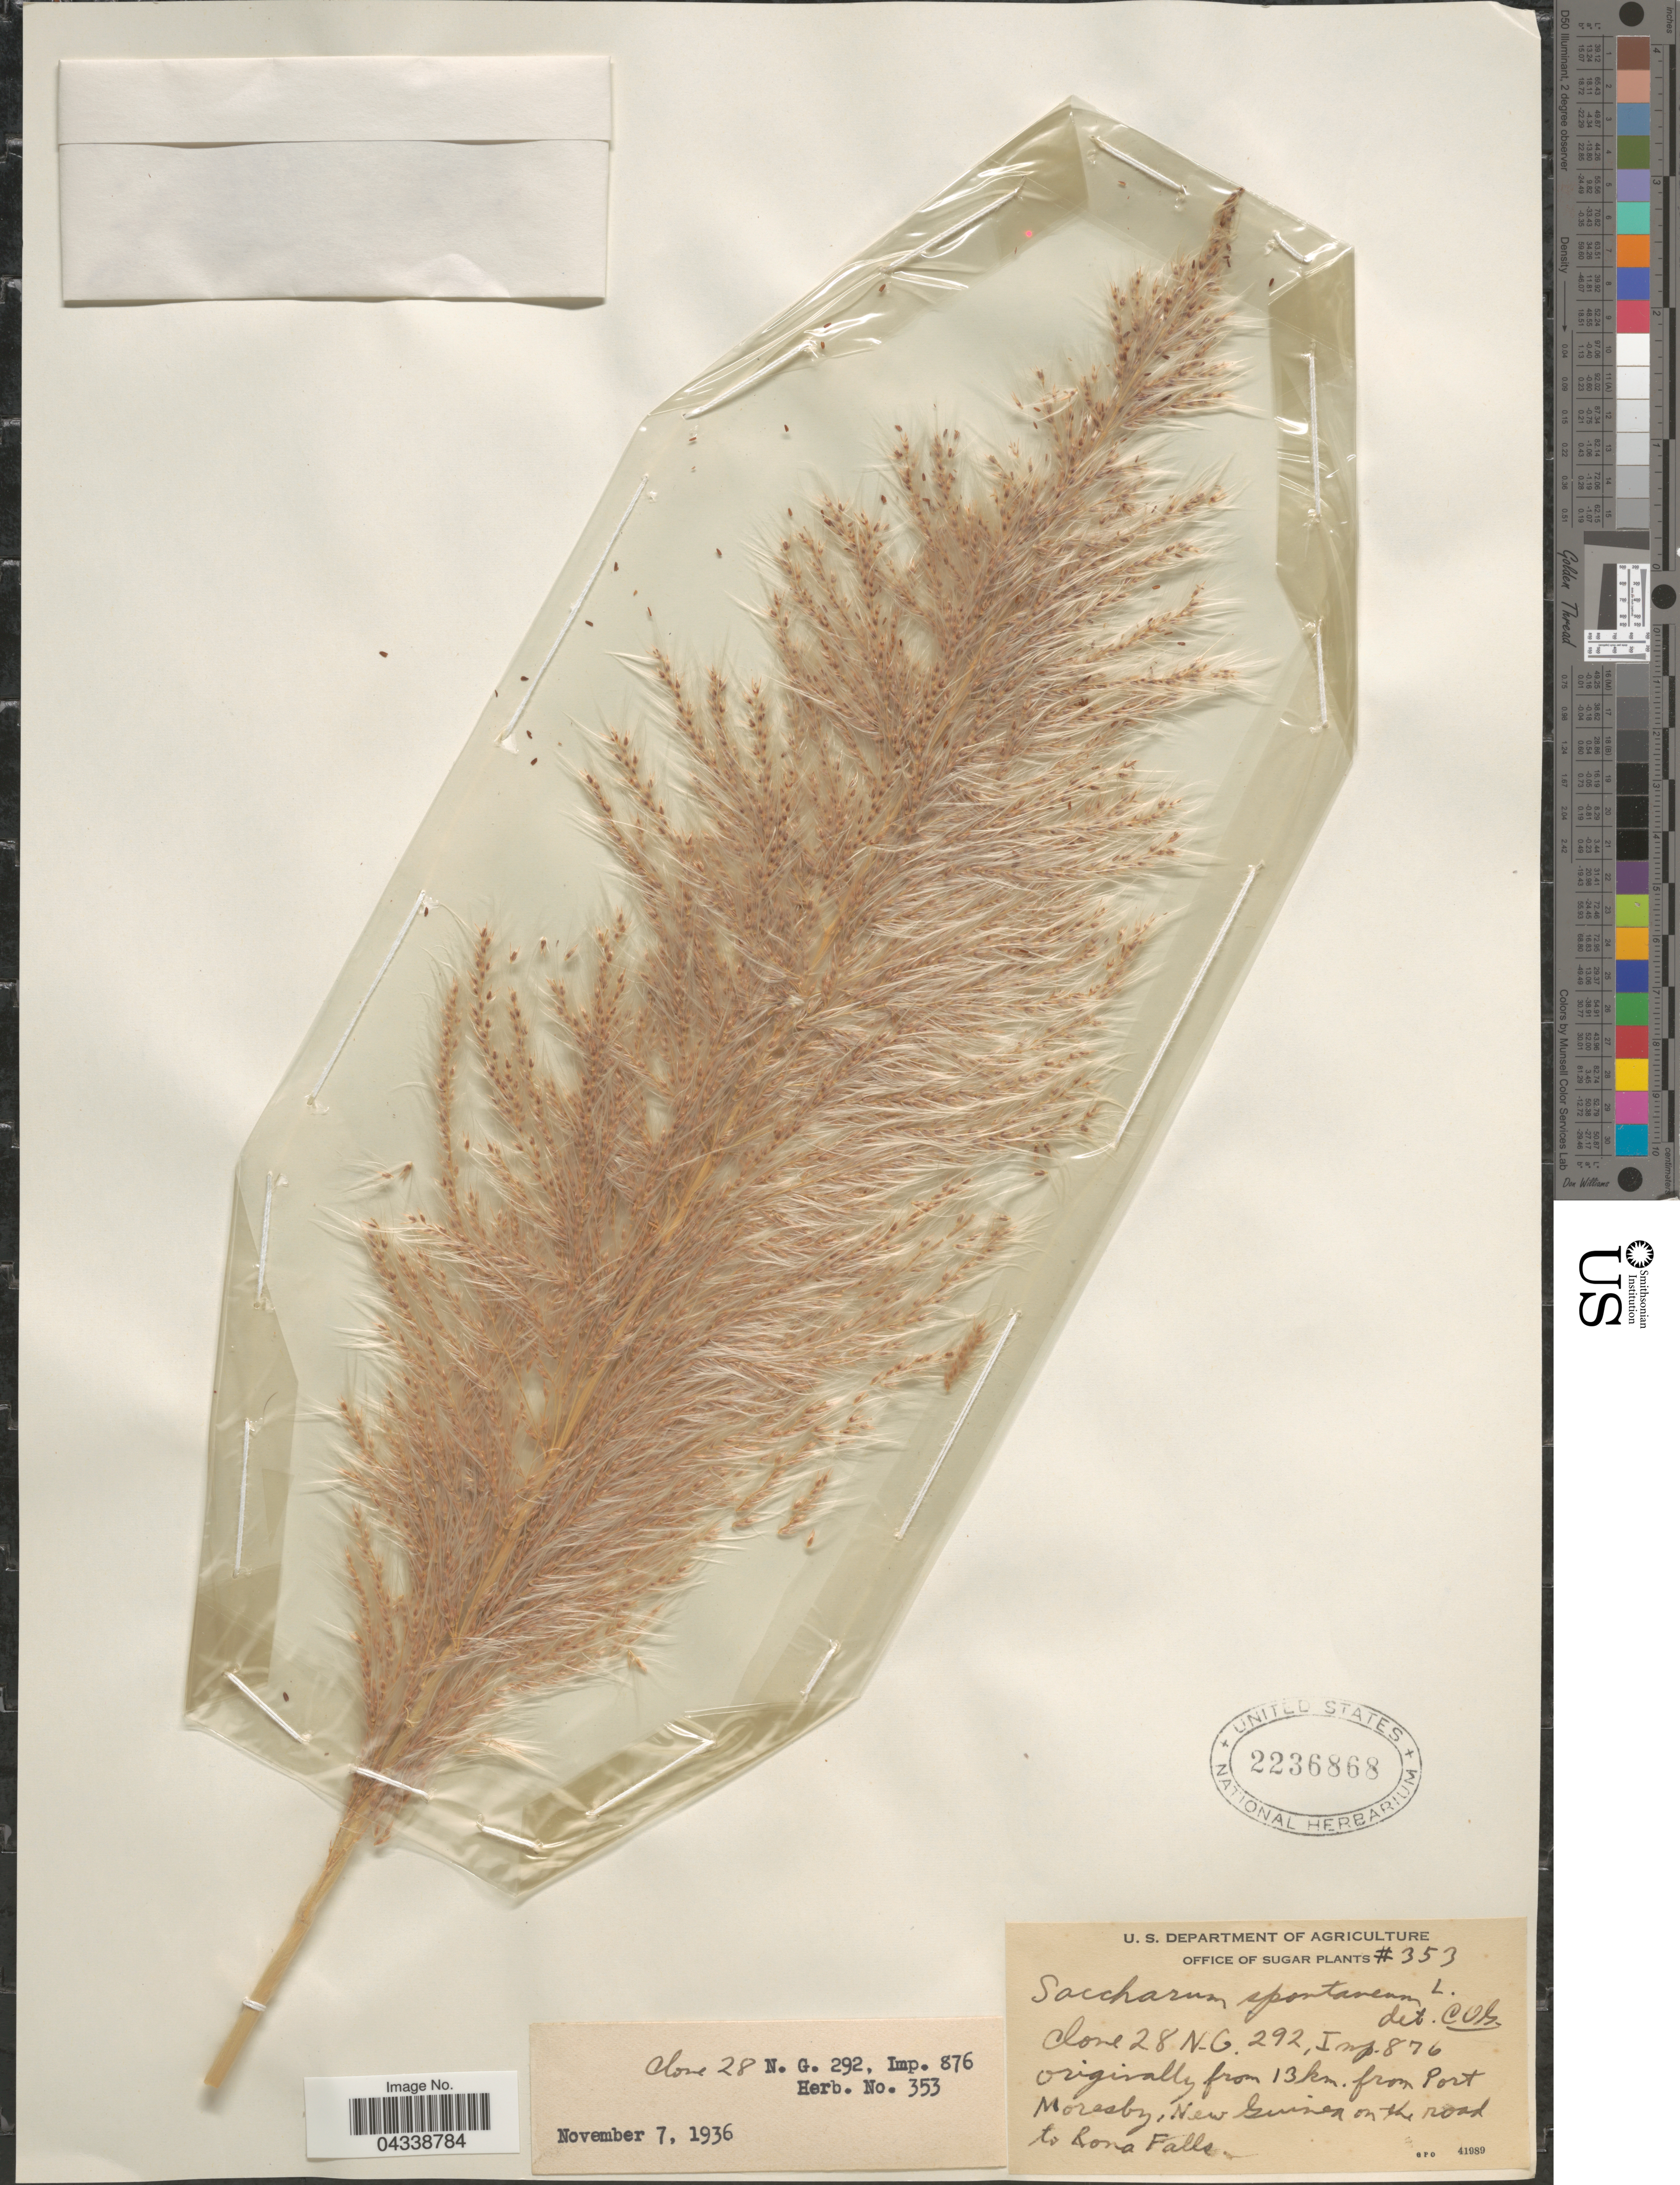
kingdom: Plantae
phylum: Tracheophyta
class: Liliopsida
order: Poales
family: Poaceae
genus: Saccharum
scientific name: Saccharum spontaneum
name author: L.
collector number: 353?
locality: Imp. 876. [unsure placement]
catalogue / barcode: US 2236868